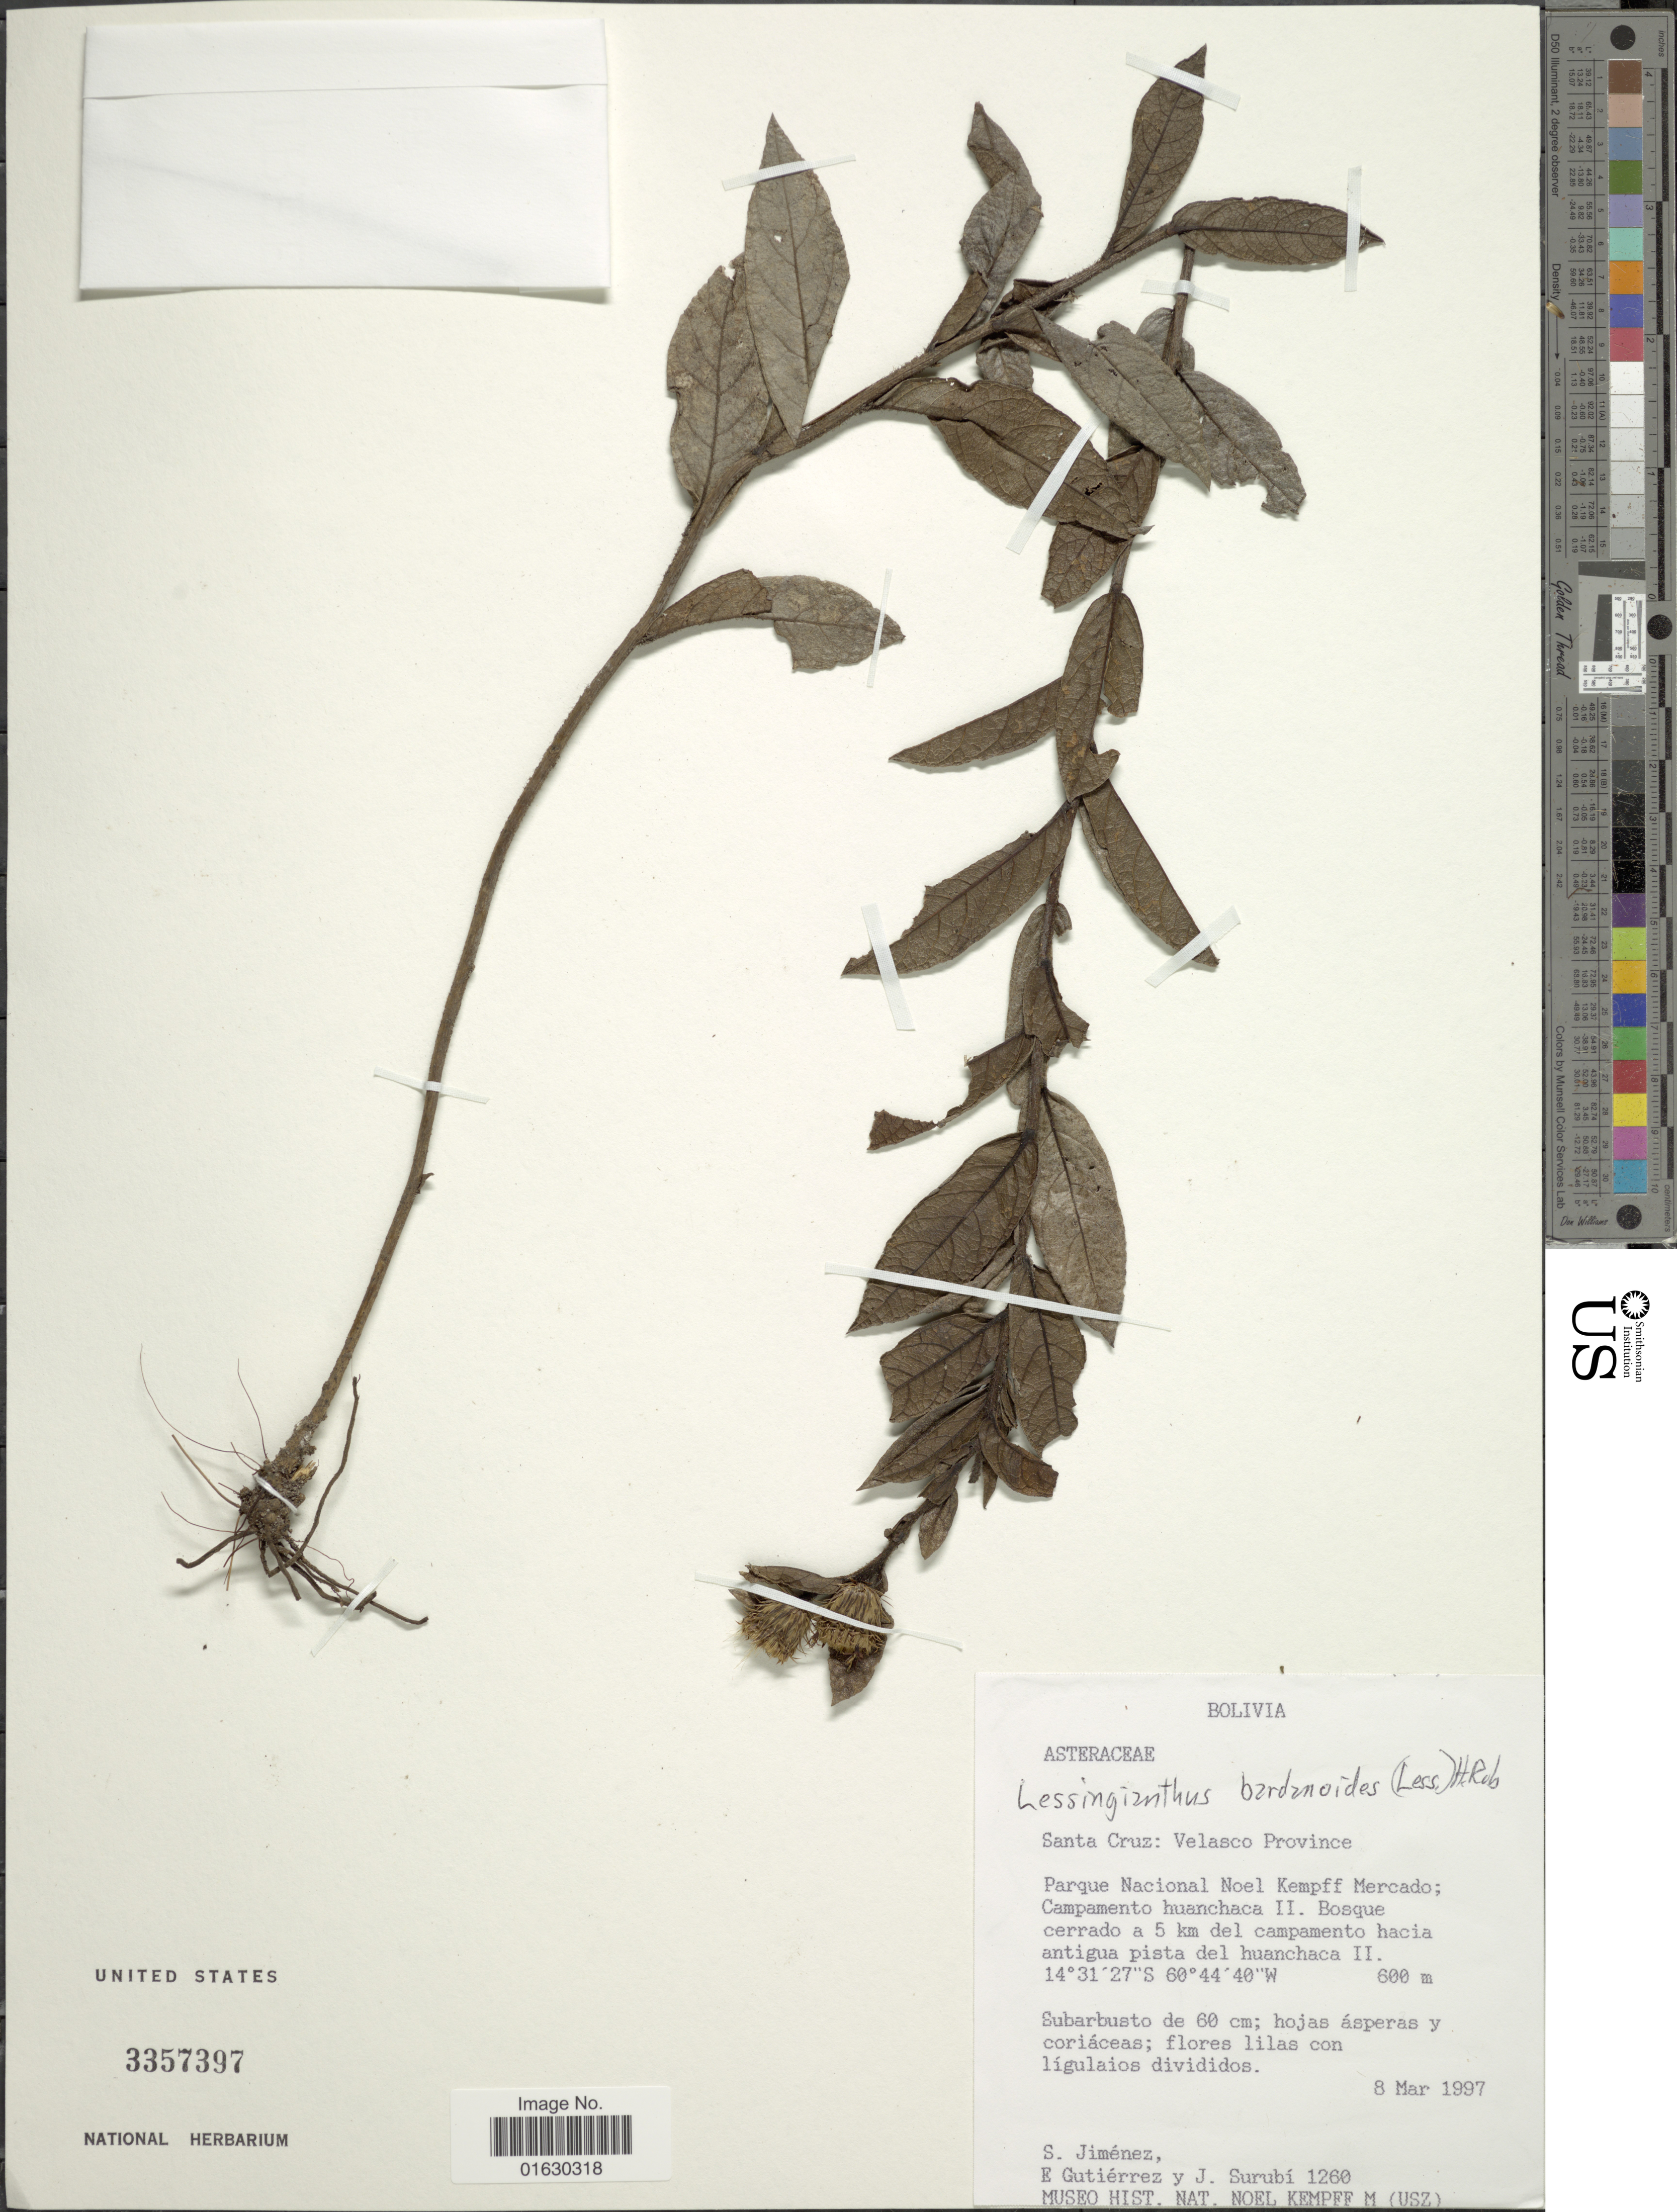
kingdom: Plantae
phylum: Tracheophyta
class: Magnoliopsida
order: Asterales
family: Asteraceae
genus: Lessingianthus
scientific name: Lessingianthus bardanoides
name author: (Less.) H. Rob.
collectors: S. Jiménez, E. Gutiérrez & J. Surubí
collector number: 1260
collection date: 1997-03-08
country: Bolivia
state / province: Santa Cruz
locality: Santa Cruz, Velasco Province, Parque Nacional Noel Kempff Mercado, Campamento huanchaca 11, bosque cerrado a 5 km del campamento hacia antigua pista del guanchaca 11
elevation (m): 600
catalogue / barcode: US 3357397